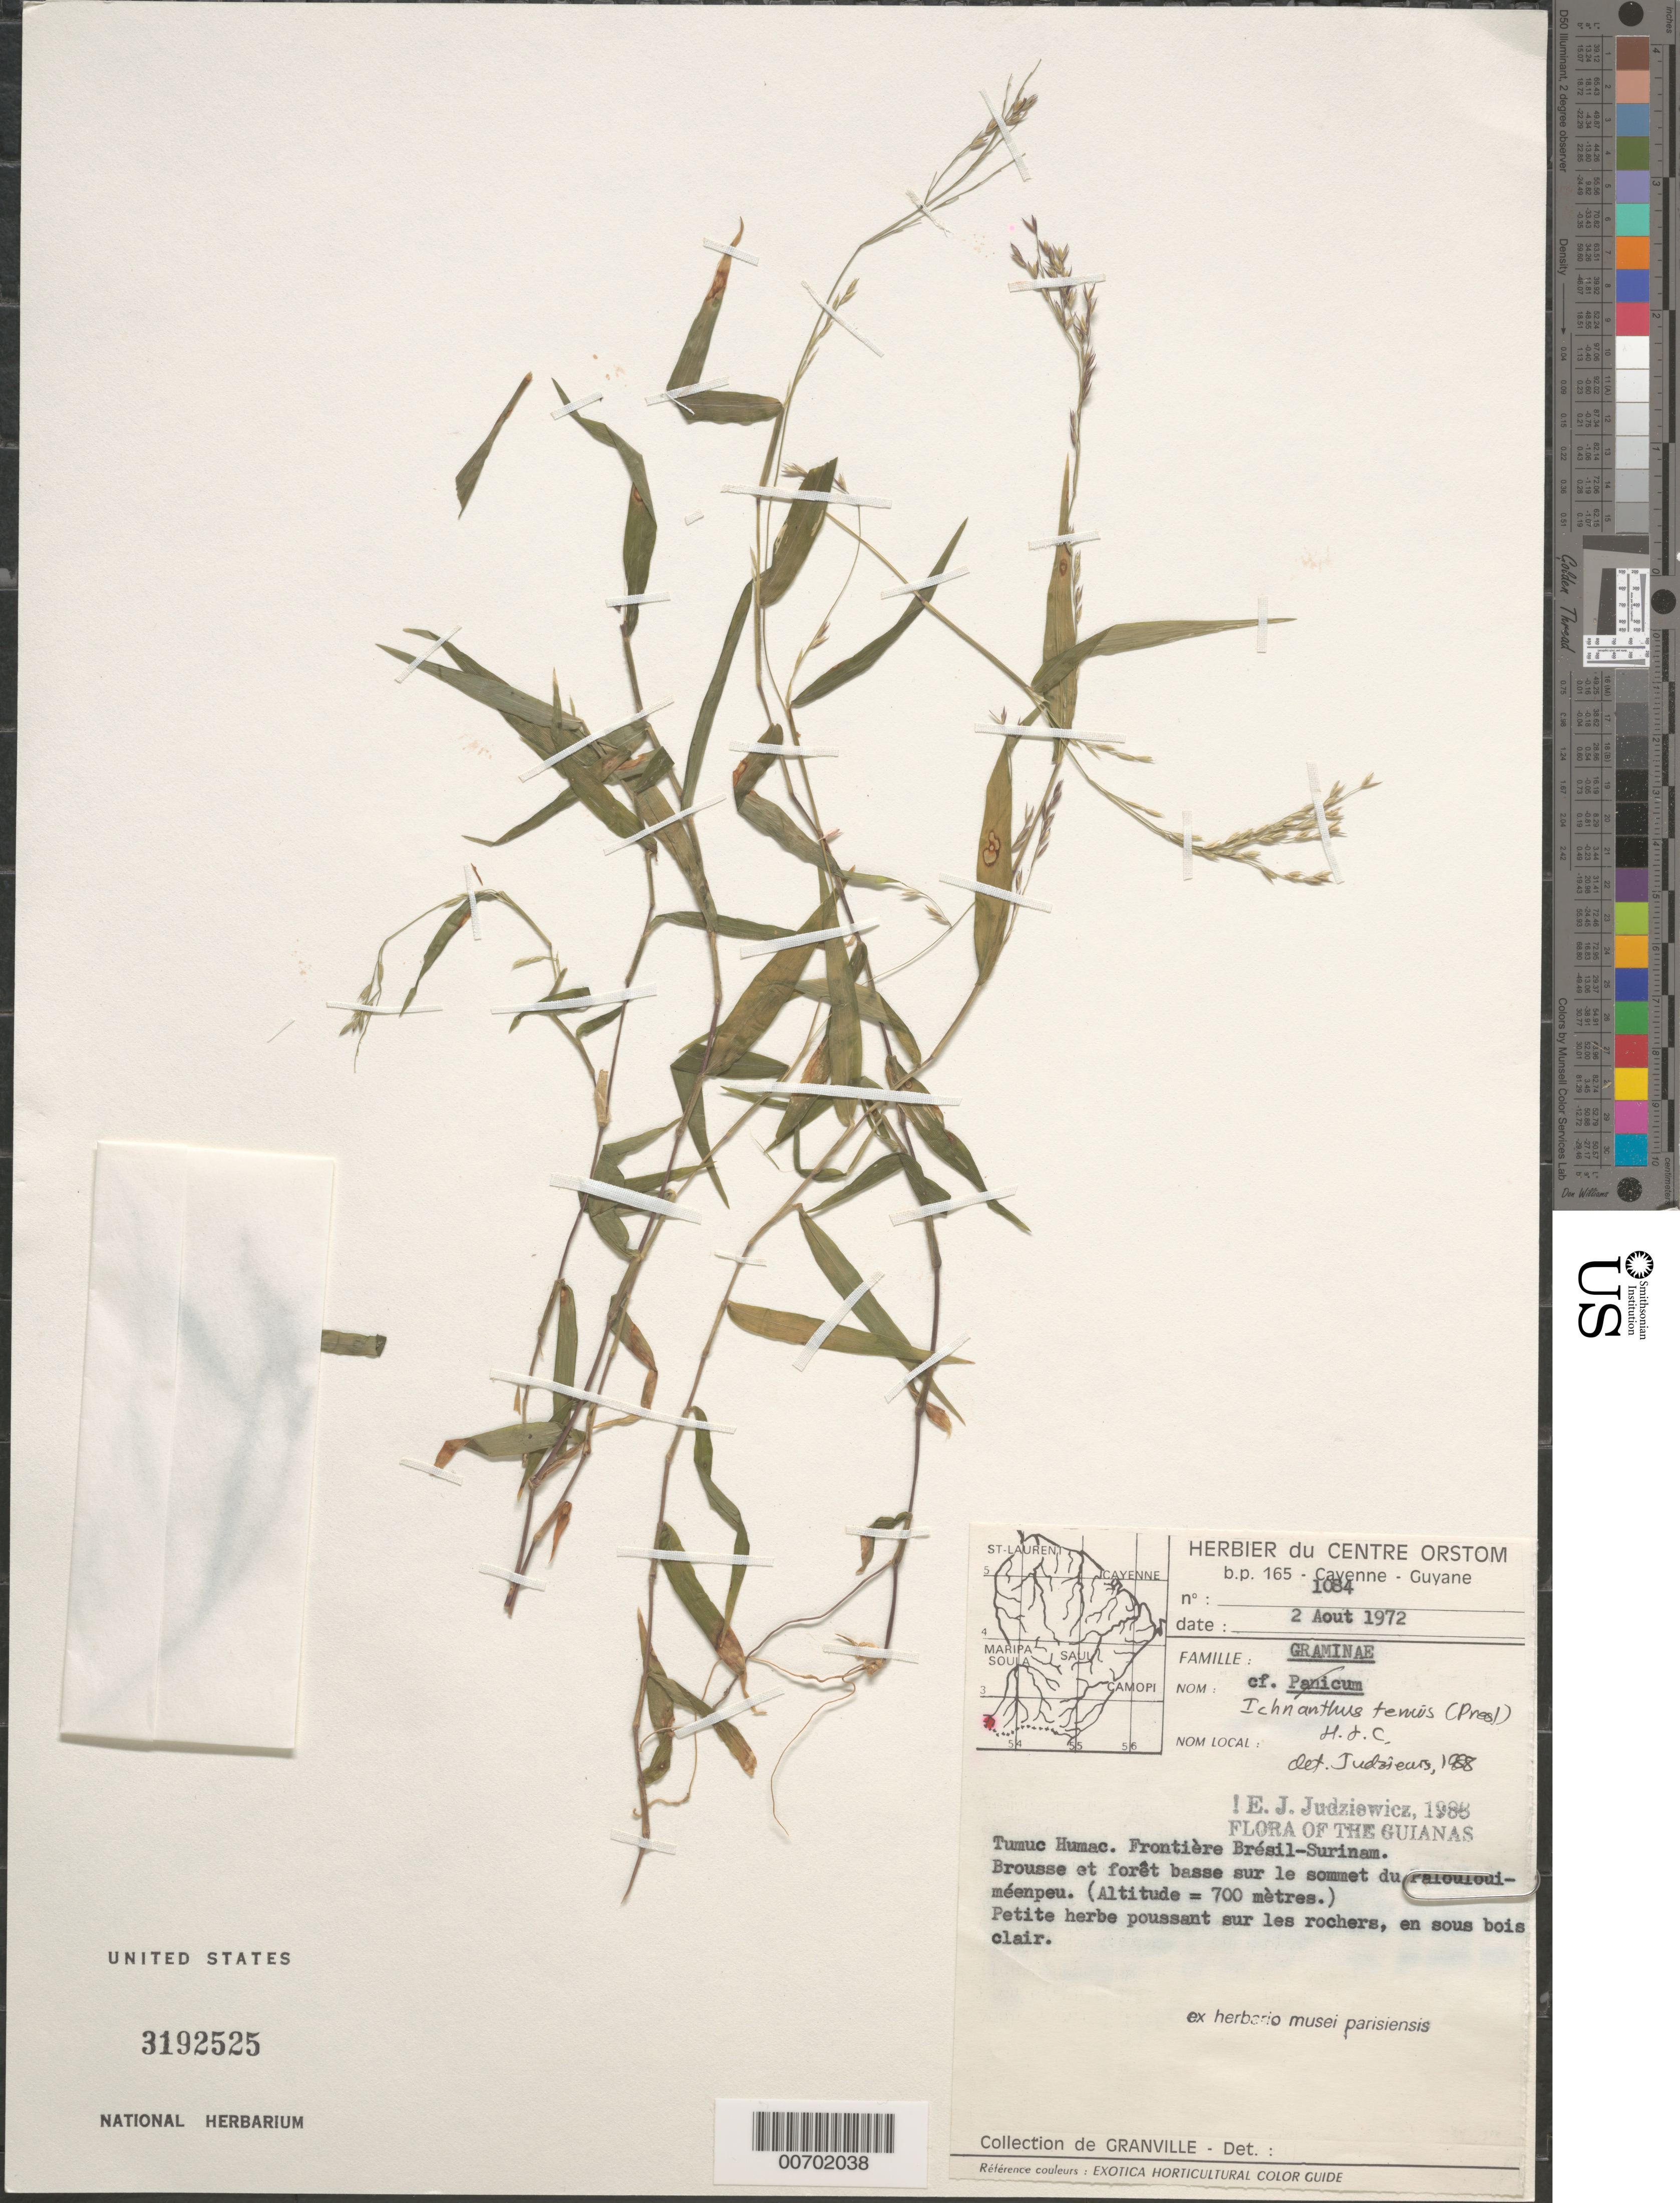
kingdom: Plantae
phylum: Tracheophyta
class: Liliopsida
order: Poales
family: Poaceae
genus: Ichnanthus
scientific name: Ichnanthus tenuis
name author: (J. Presl) Hitchc. & Chase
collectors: de Granville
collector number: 1084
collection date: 1972-08-02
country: French Guiana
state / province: Cayenne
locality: The Guianas. Tumuc Humac. Frontière Brésil-Surinam.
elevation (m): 700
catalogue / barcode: US 3192525